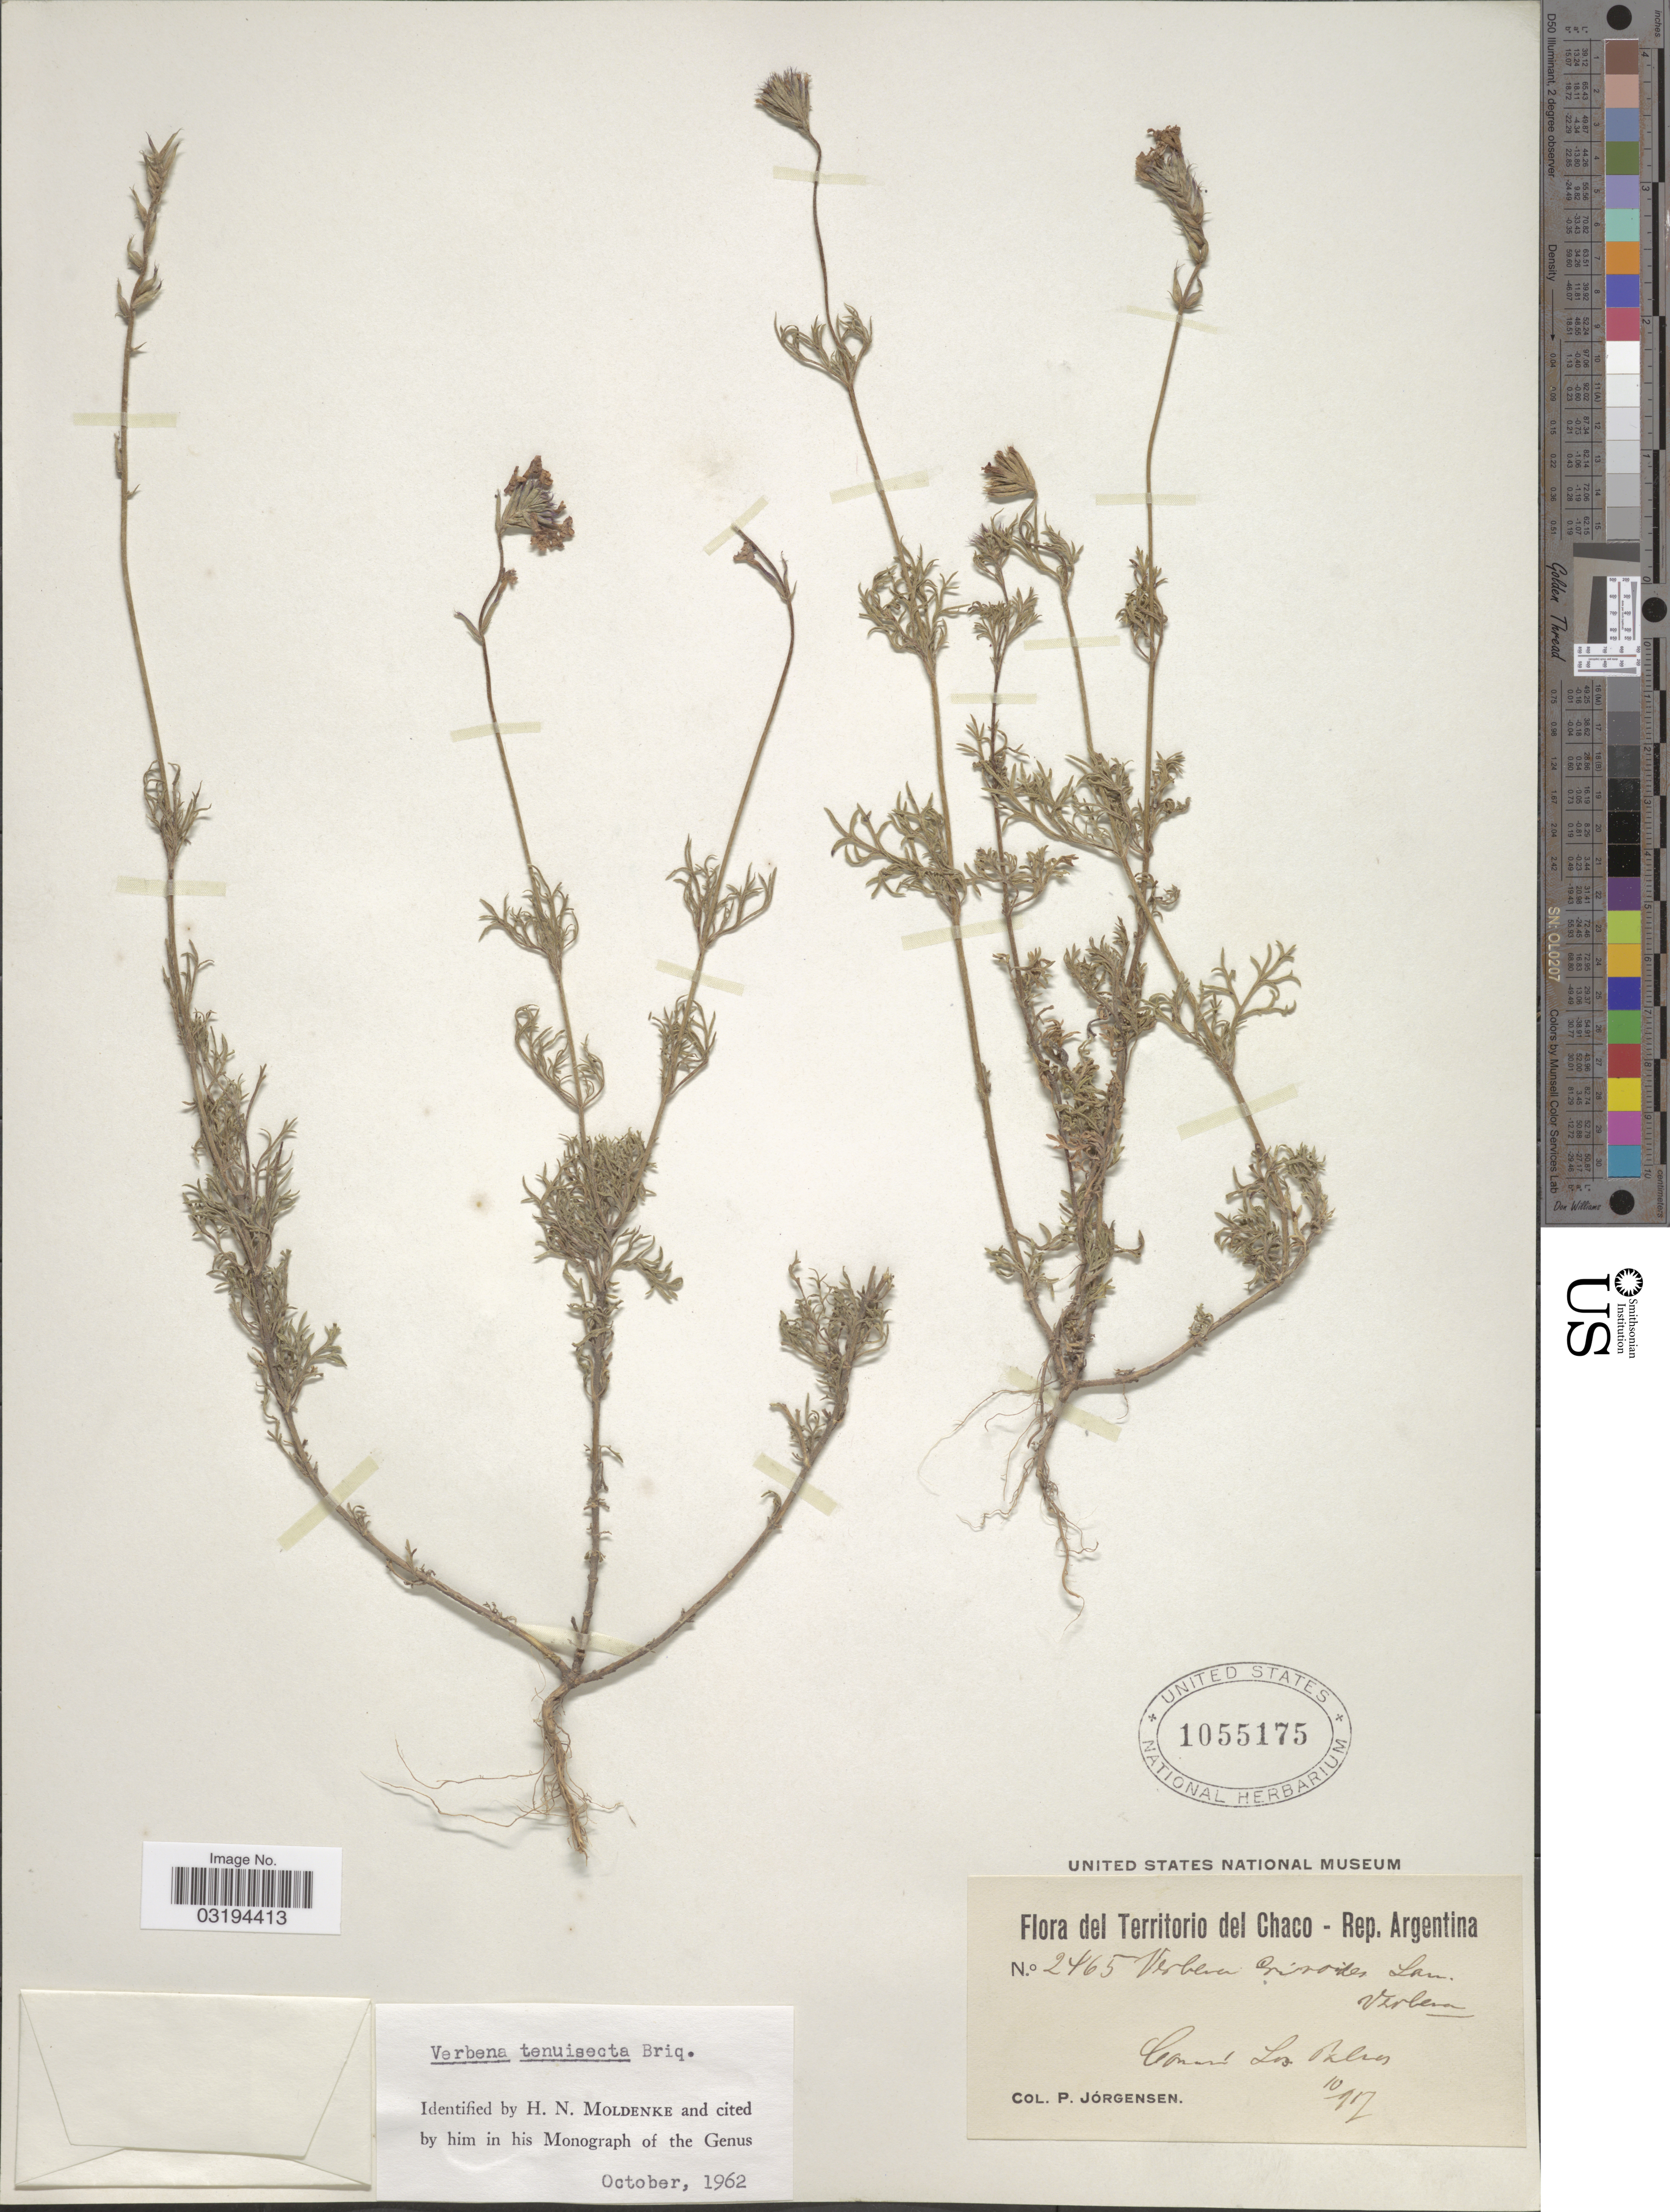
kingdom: Plantae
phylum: Tracheophyta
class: Magnoliopsida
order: Lamiales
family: Verbenaceae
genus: Verbena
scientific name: Verbena tenuisecta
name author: Briq.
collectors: P. Jörgensen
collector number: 2465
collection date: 1917-10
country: Argentina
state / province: Chaco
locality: Territorio del Chaco. Las Palmas.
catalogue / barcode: US 1055175